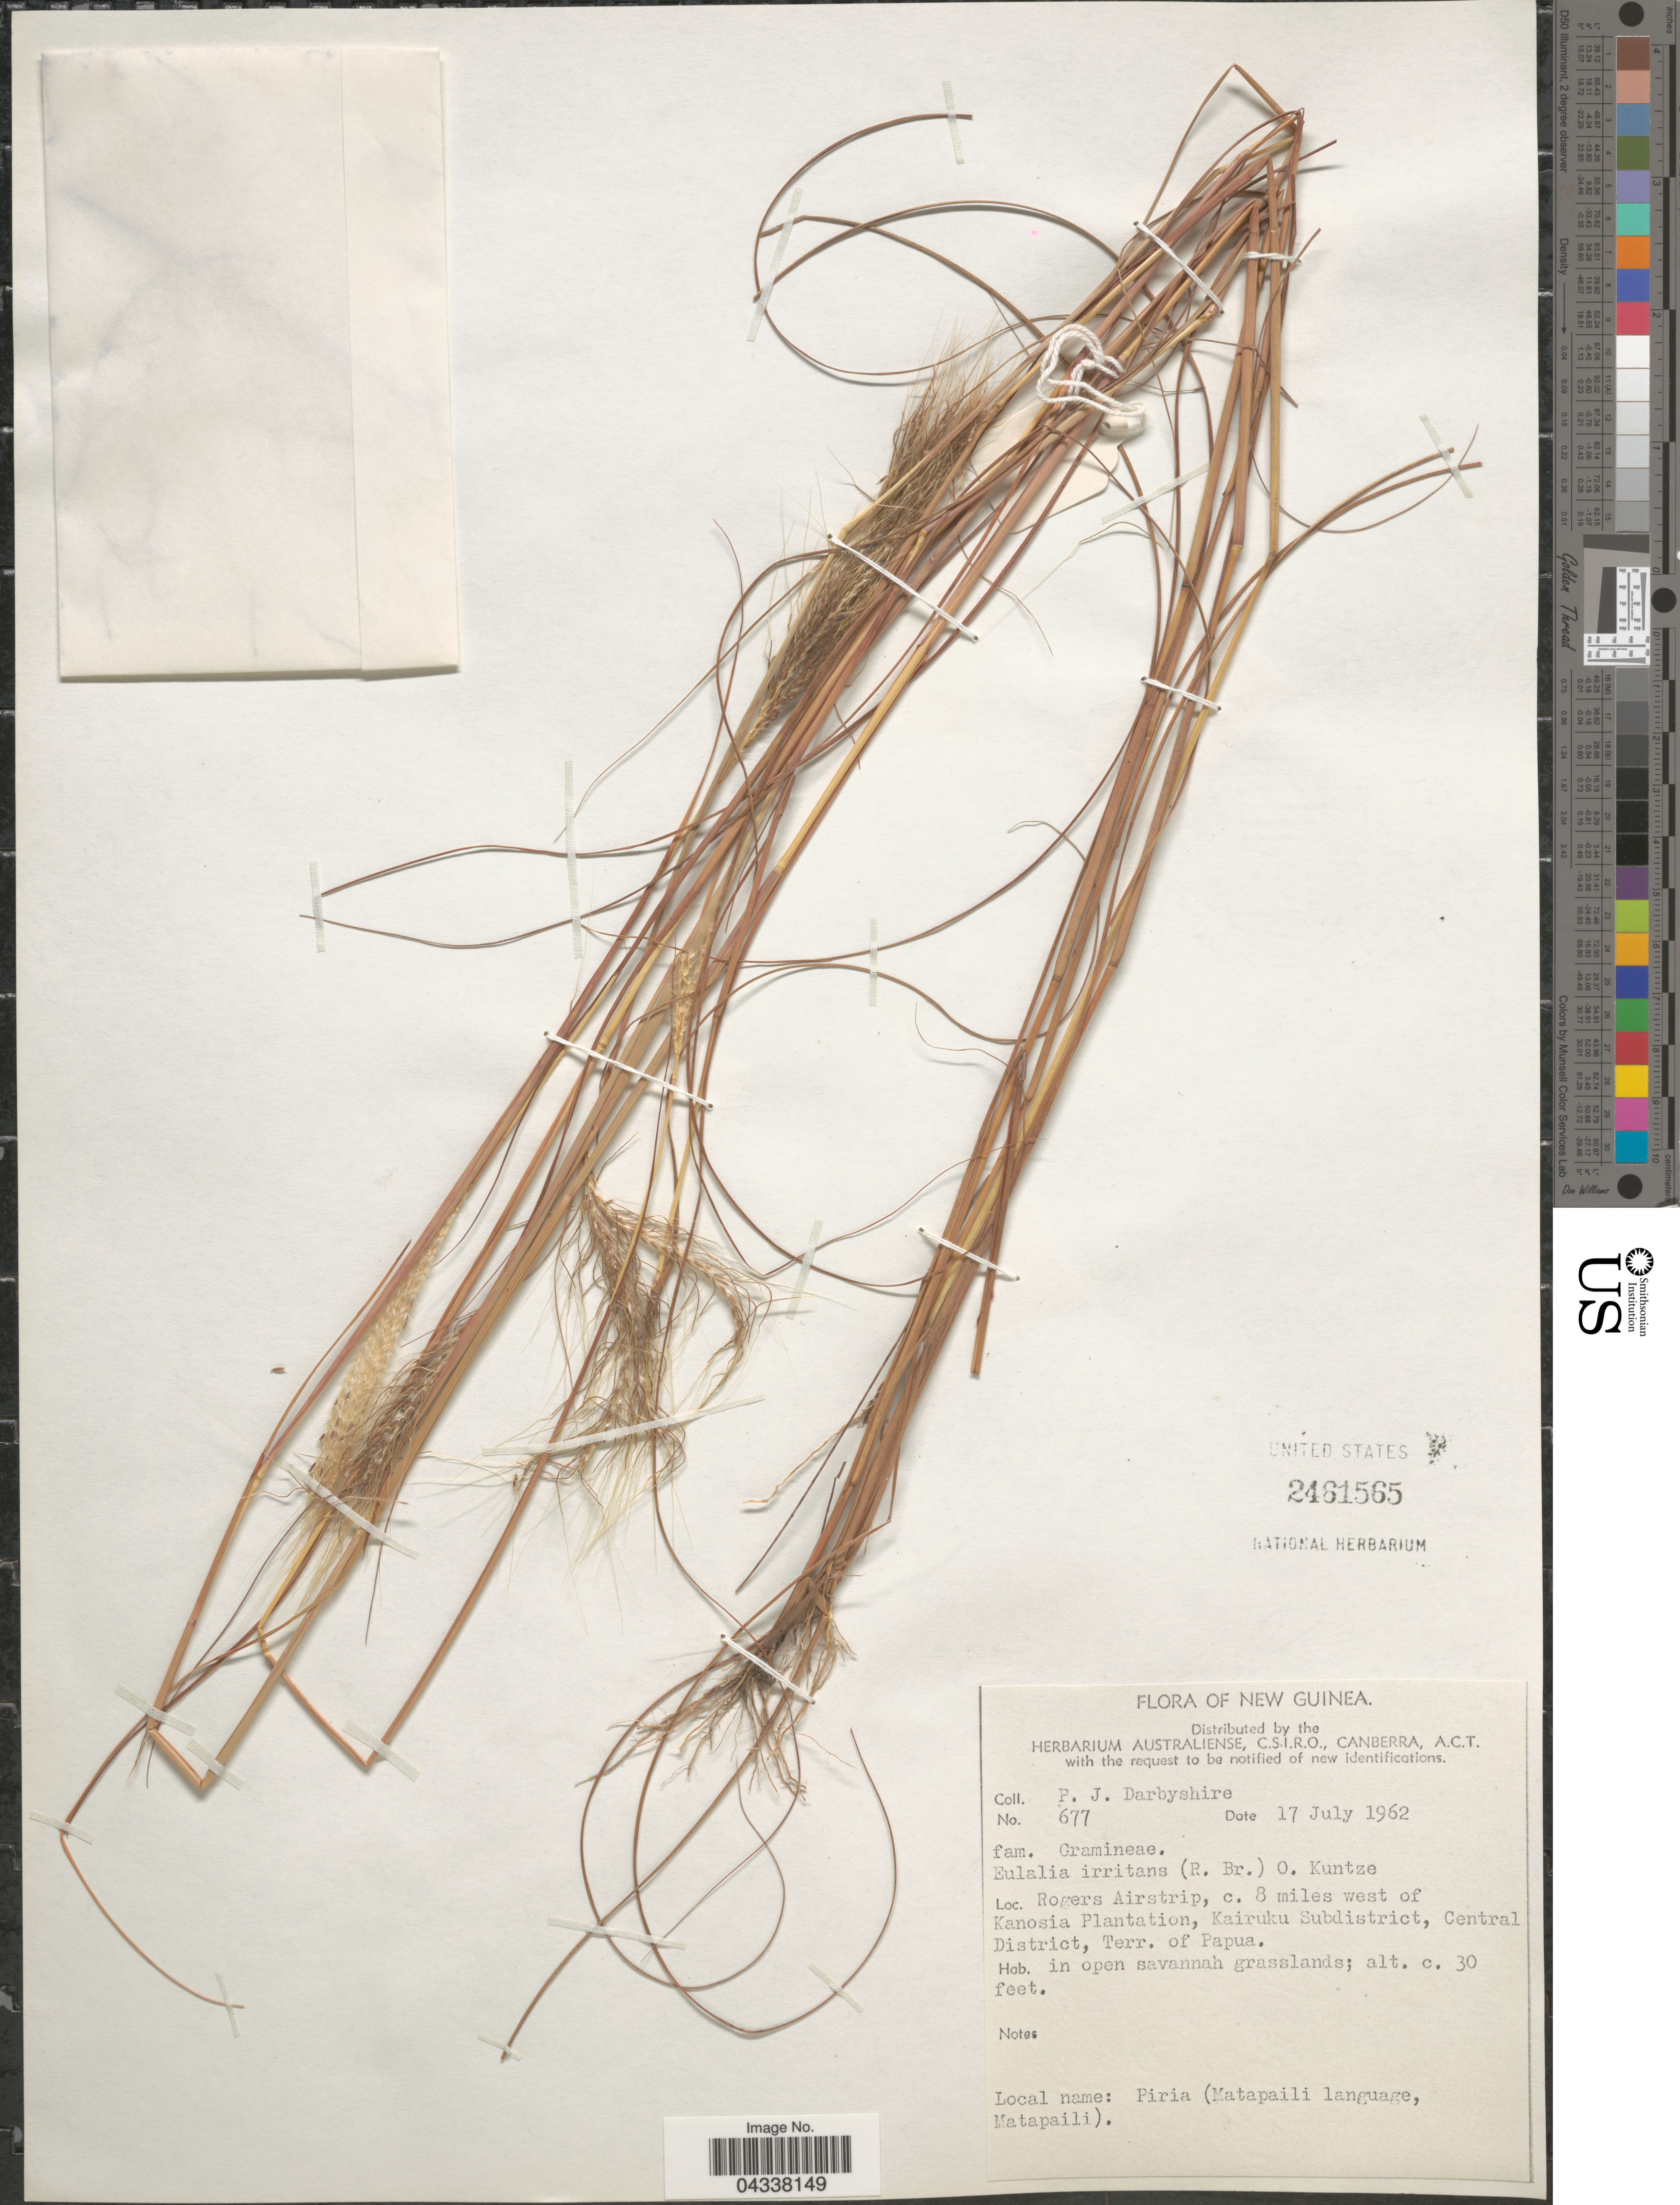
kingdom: Plantae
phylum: Tracheophyta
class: Liliopsida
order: Poales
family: Poaceae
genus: Pseudopogonatherum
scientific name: Pseudopogonatherum irritans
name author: (R. Br.) A. Camus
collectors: P. Darbyshire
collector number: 677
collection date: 1962-07-17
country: Papua New Guinea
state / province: Central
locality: New Guinea. Rogers Airstrip, c. 8 miles west of Kanosia Plantation, Kairuku Subdistrict, Central District, Terr. of Papua.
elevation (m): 9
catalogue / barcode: US 2461565